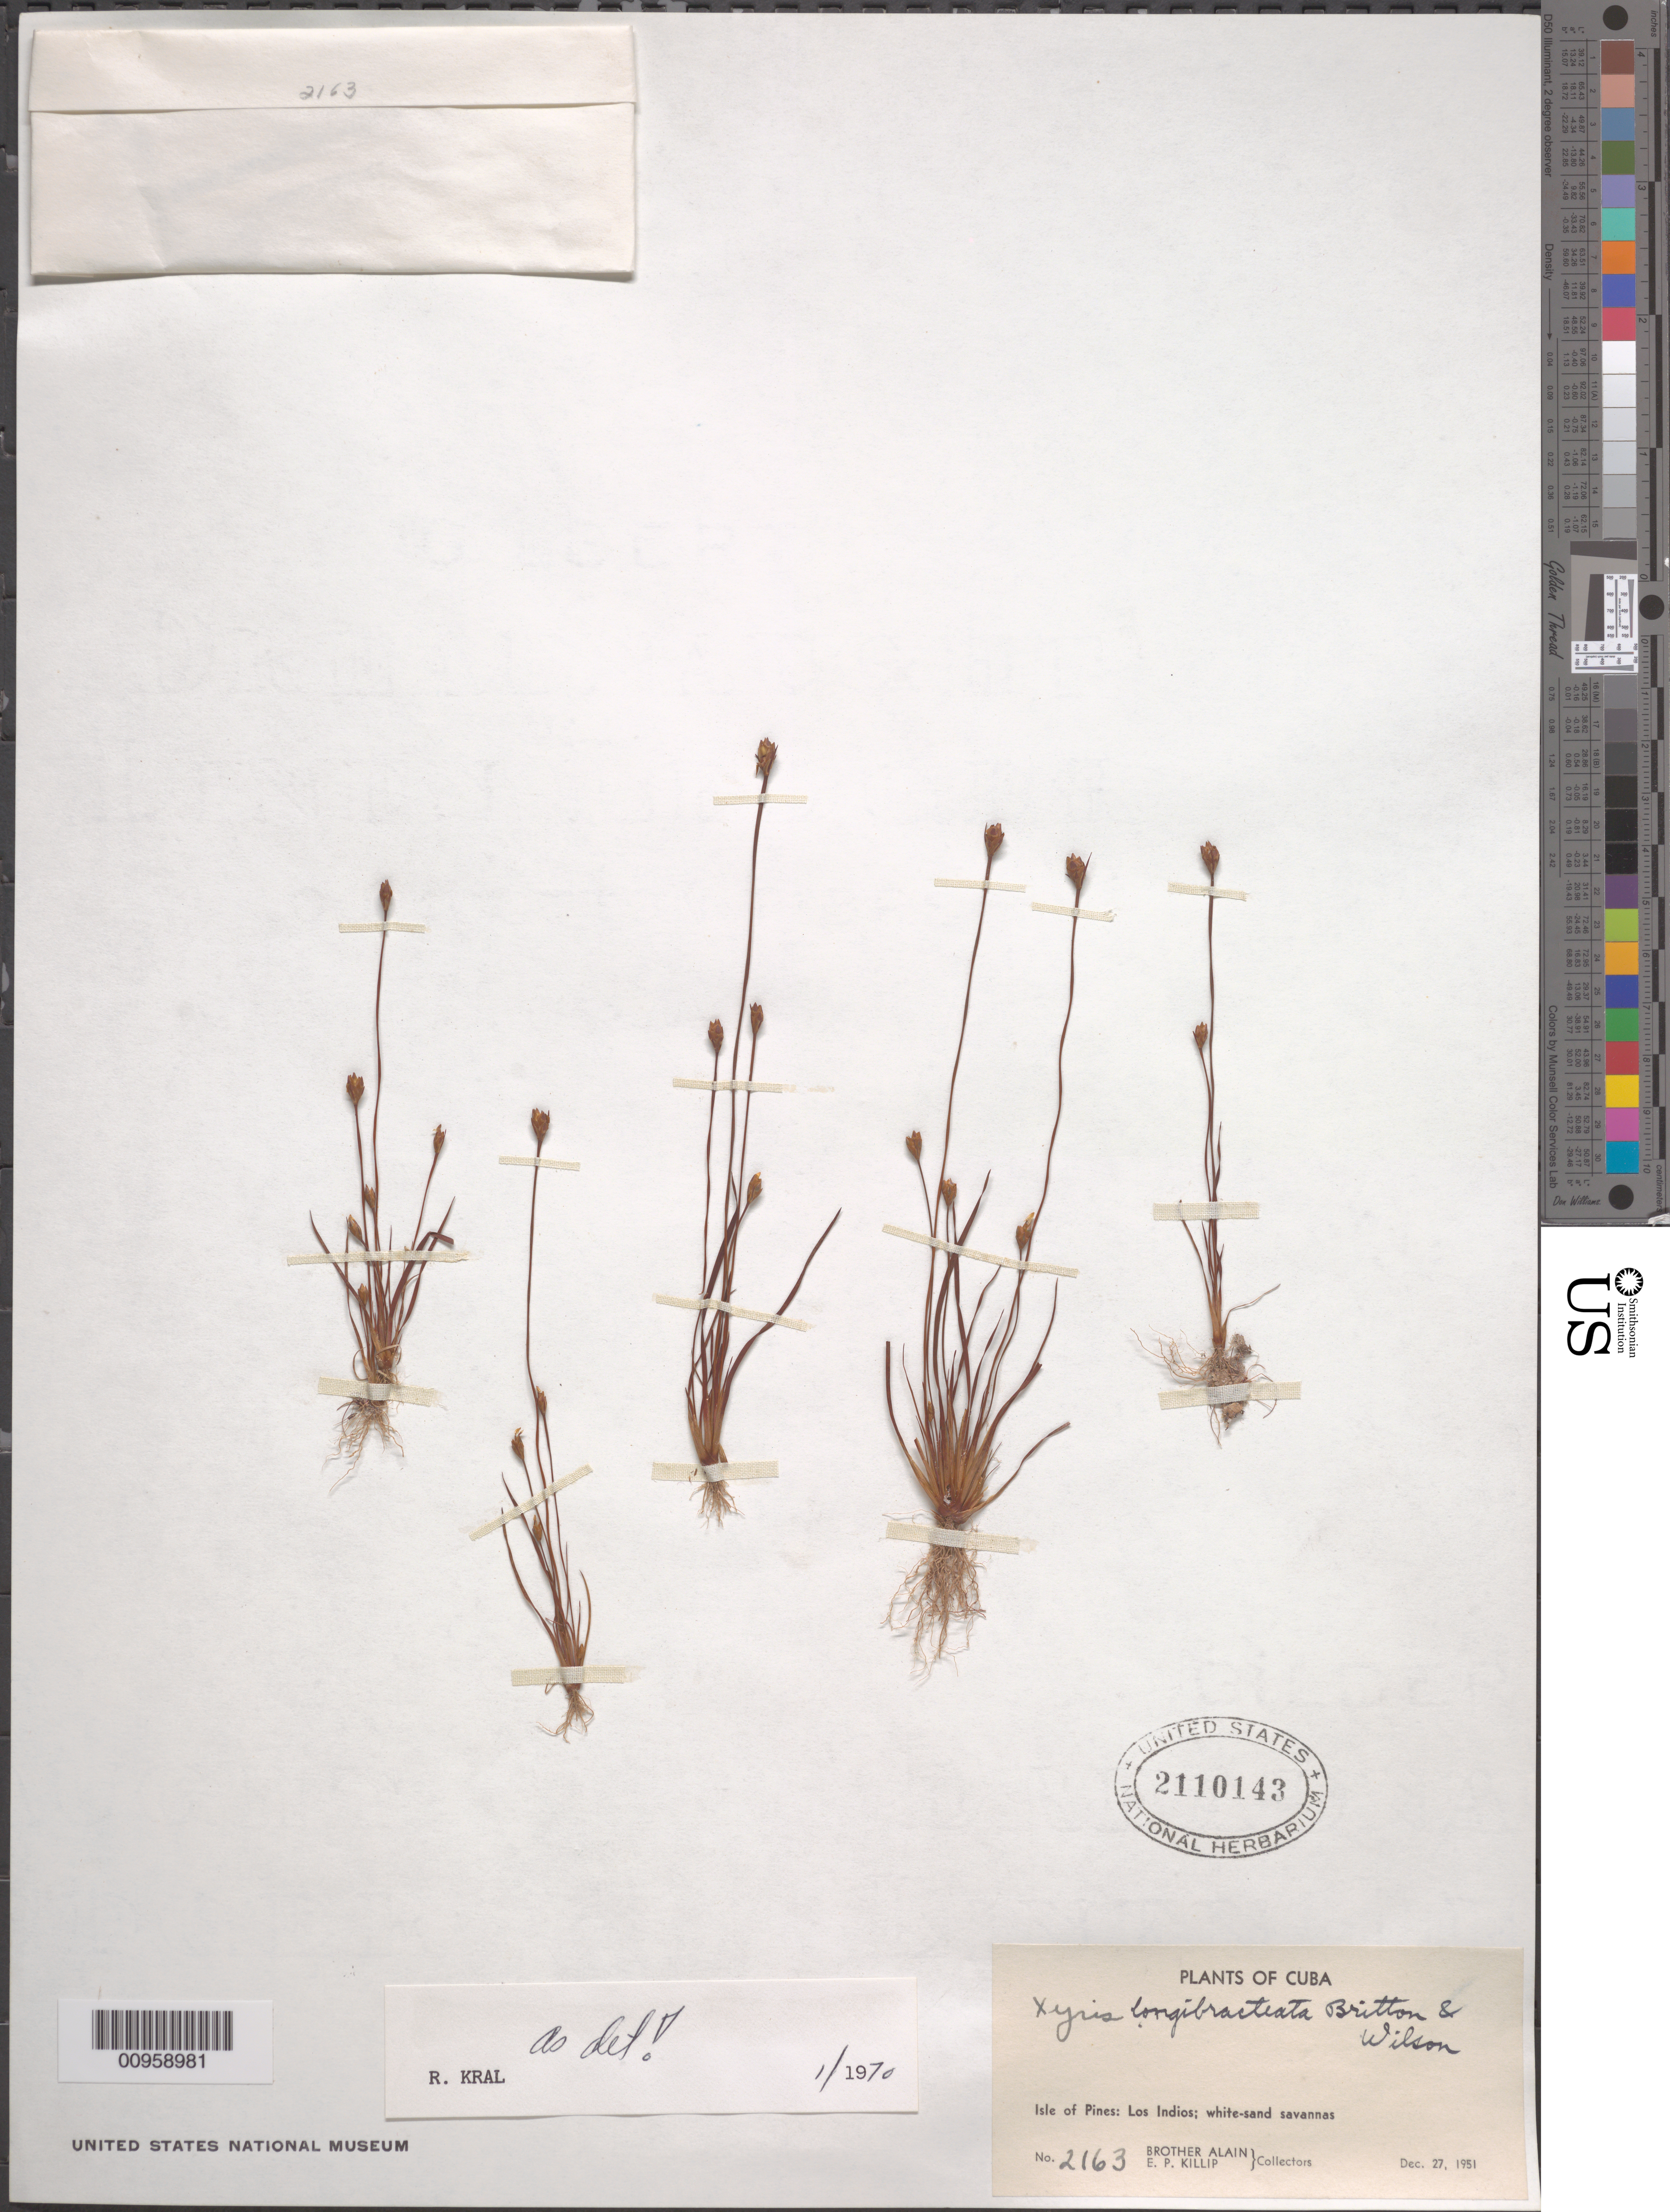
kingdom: Plantae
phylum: Tracheophyta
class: Liliopsida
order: Poales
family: Xyridaceae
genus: Xyris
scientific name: Xyris longibracteata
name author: Britton & P. Wilson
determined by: Kral, Robert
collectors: A. H. Liogier & E. P. Killip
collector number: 2163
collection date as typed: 27 Dec 1951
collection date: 1951-12-27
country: Cuba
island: Isla de la Juventud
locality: Los Indios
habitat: White-sand savannes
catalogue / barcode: US 2110143